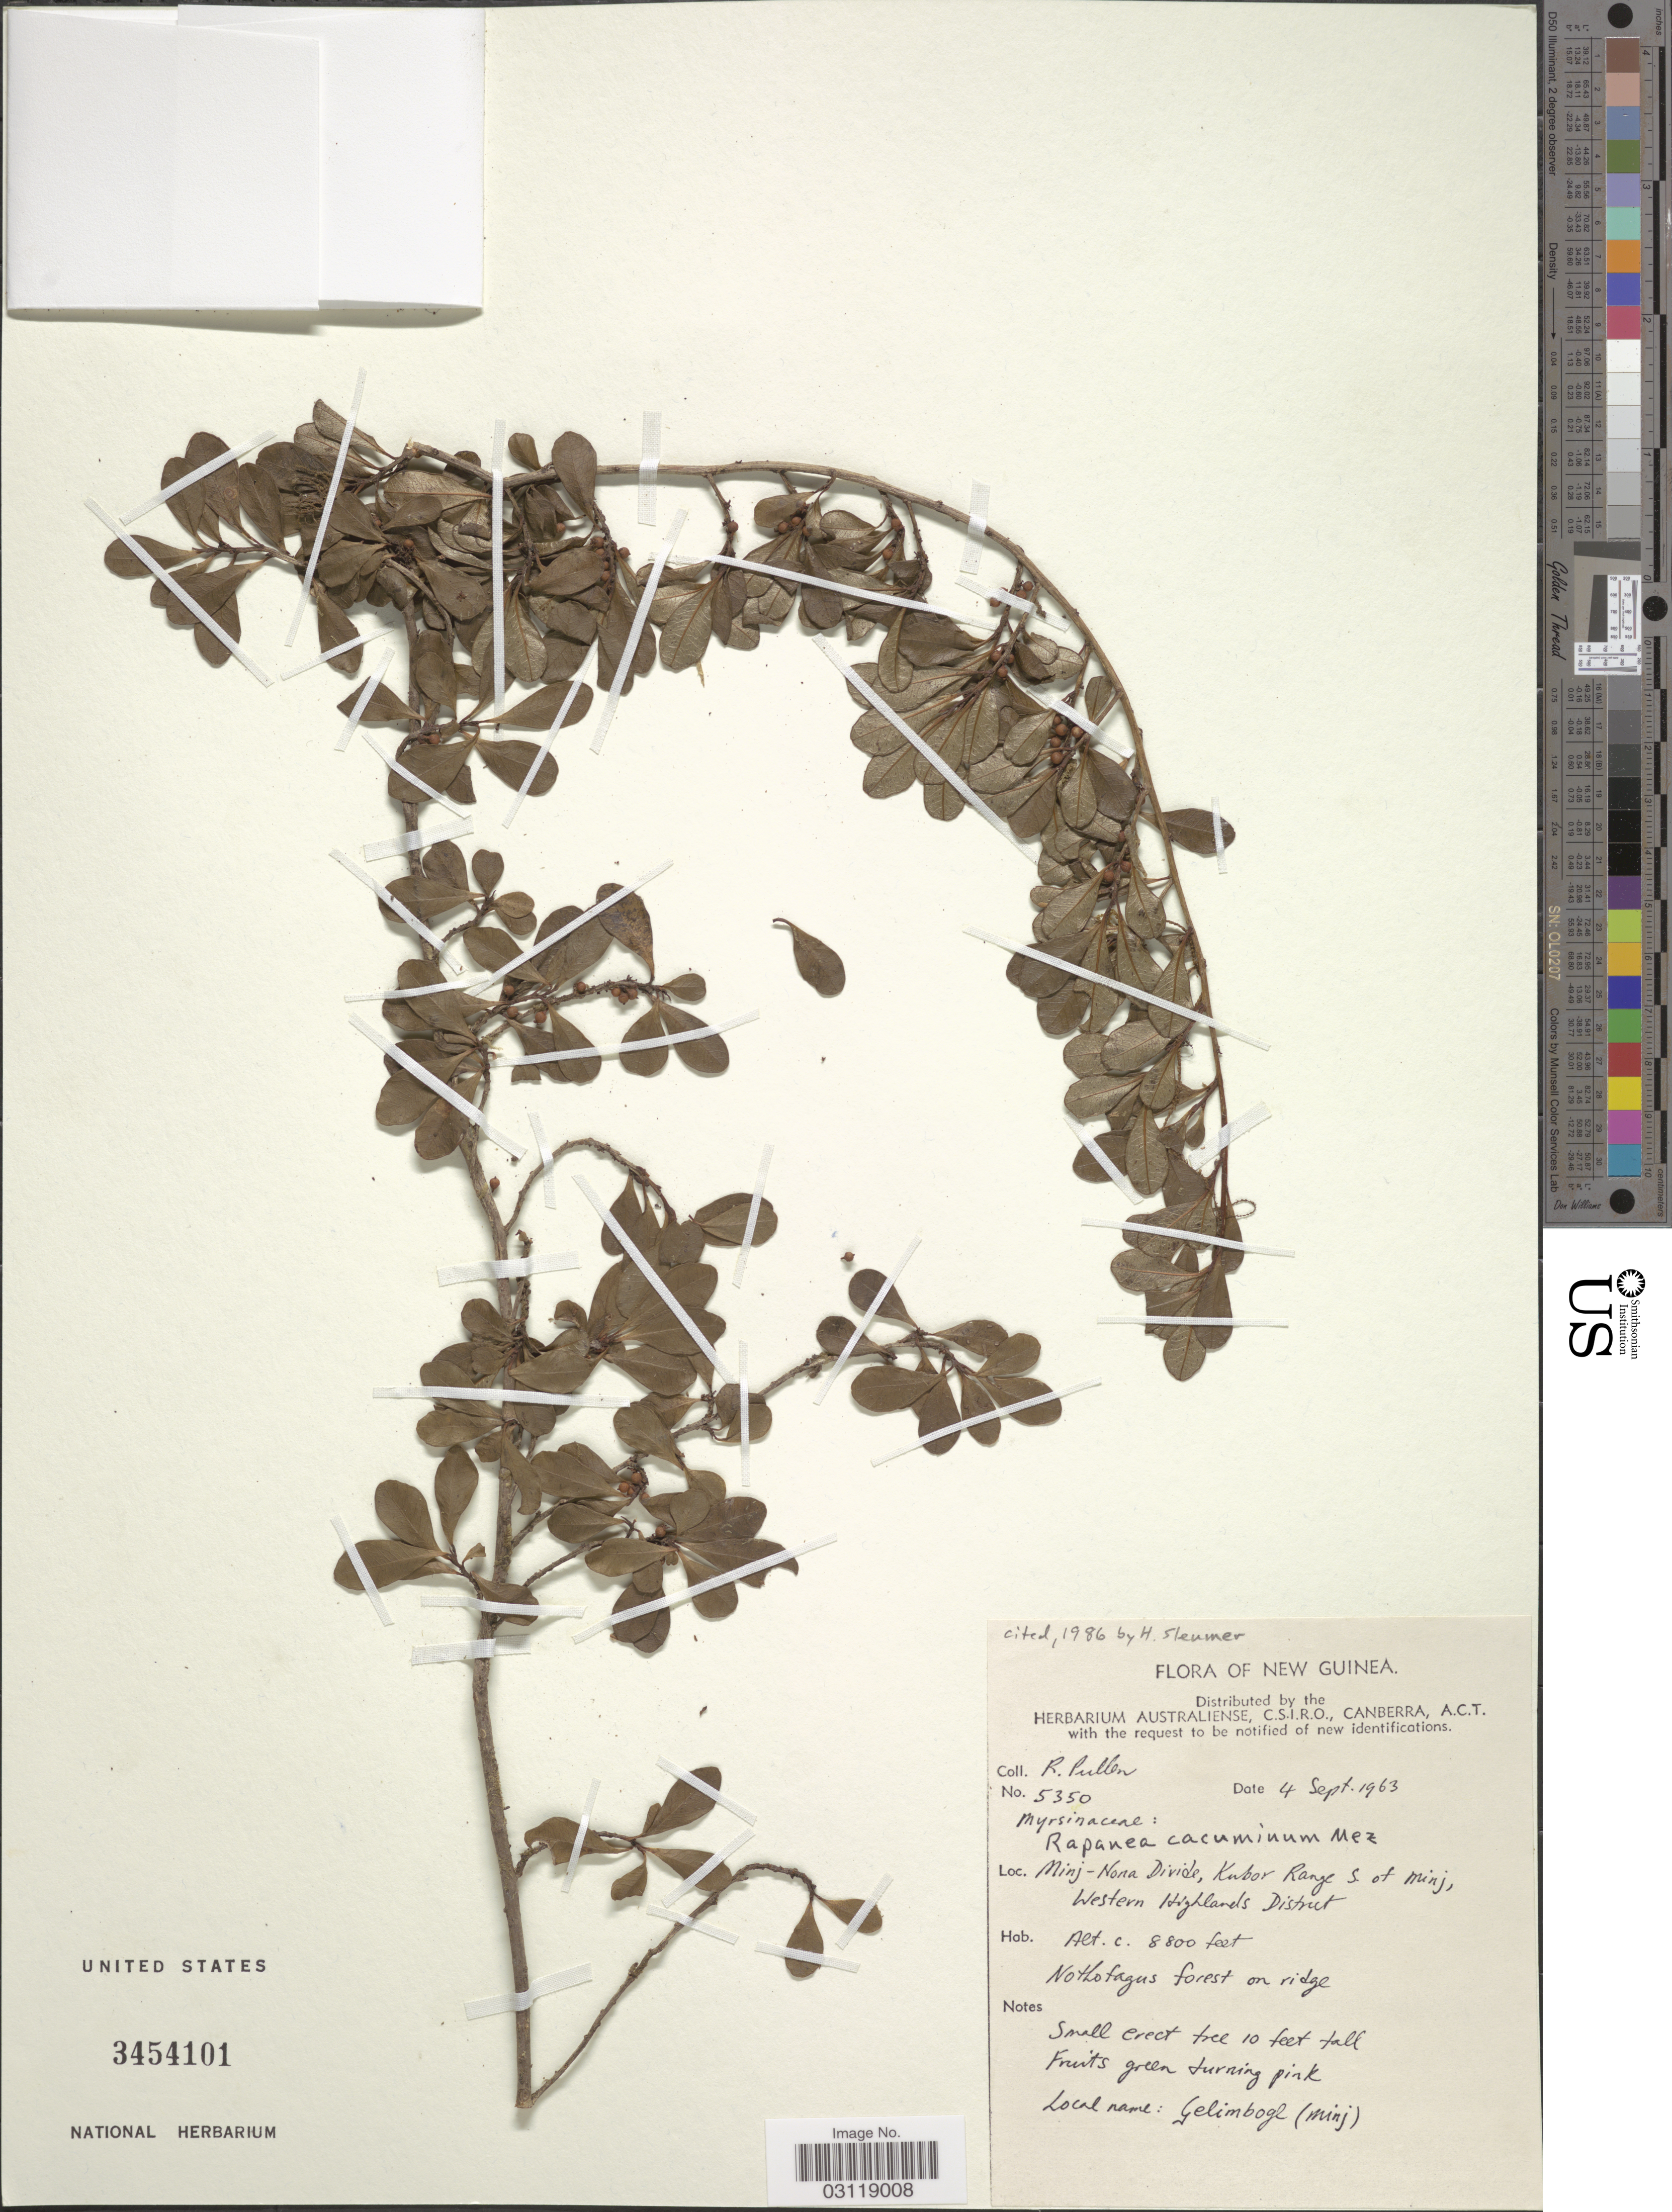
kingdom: Plantae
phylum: Tracheophyta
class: Magnoliopsida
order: Ericales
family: Primulaceae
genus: Rapanea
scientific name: Rapanea cacuminum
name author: Mez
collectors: R. Pullen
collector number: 5350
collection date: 1963-09-04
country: Papua New Guinea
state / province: Western Highlands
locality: New Guinea. Minj-Nona Divide, Kubor Range S. of Minj.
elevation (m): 2682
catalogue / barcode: US 3454101